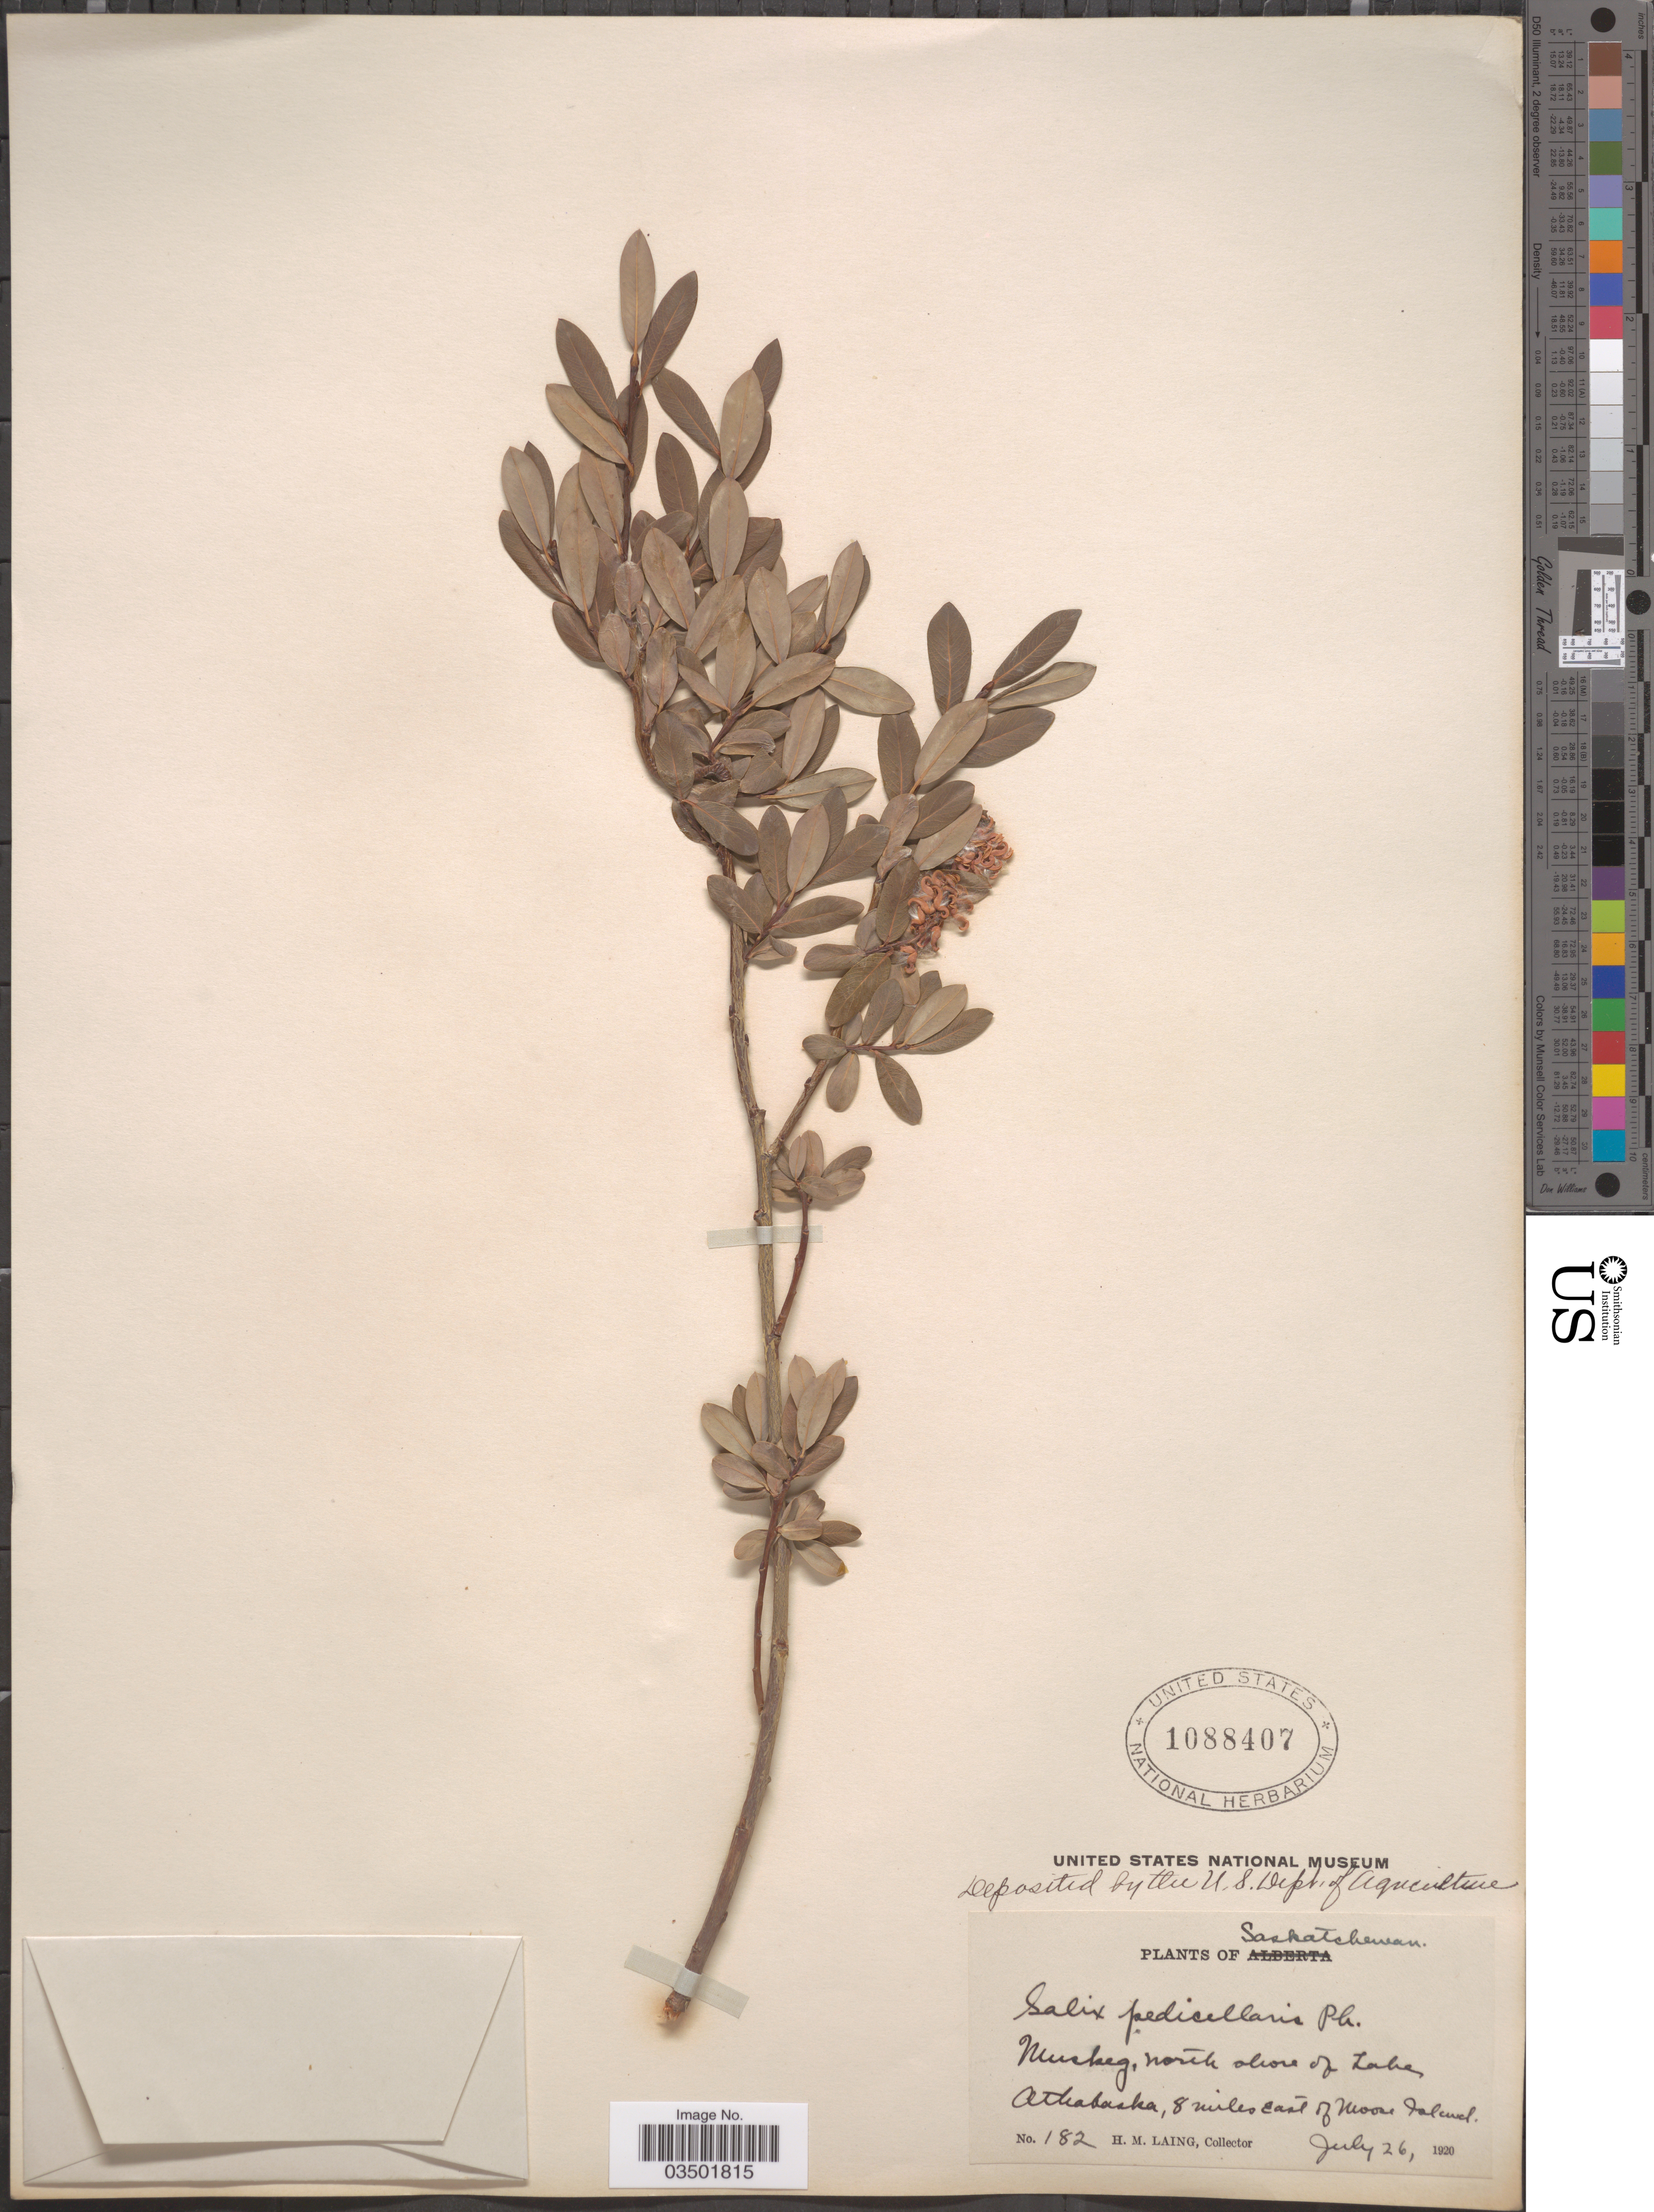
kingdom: Plantae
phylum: Tracheophyta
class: Magnoliopsida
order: Malpighiales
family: Salicaceae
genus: Salix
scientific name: Salix pedicellaris var. hypoglauca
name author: Fernald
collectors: H. Laing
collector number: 182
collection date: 1920-07-26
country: Canada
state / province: Saskatchewan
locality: Muskeg, north shore of Lake Athabaska, 8 miles East of Moore Island.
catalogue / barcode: US 1088407